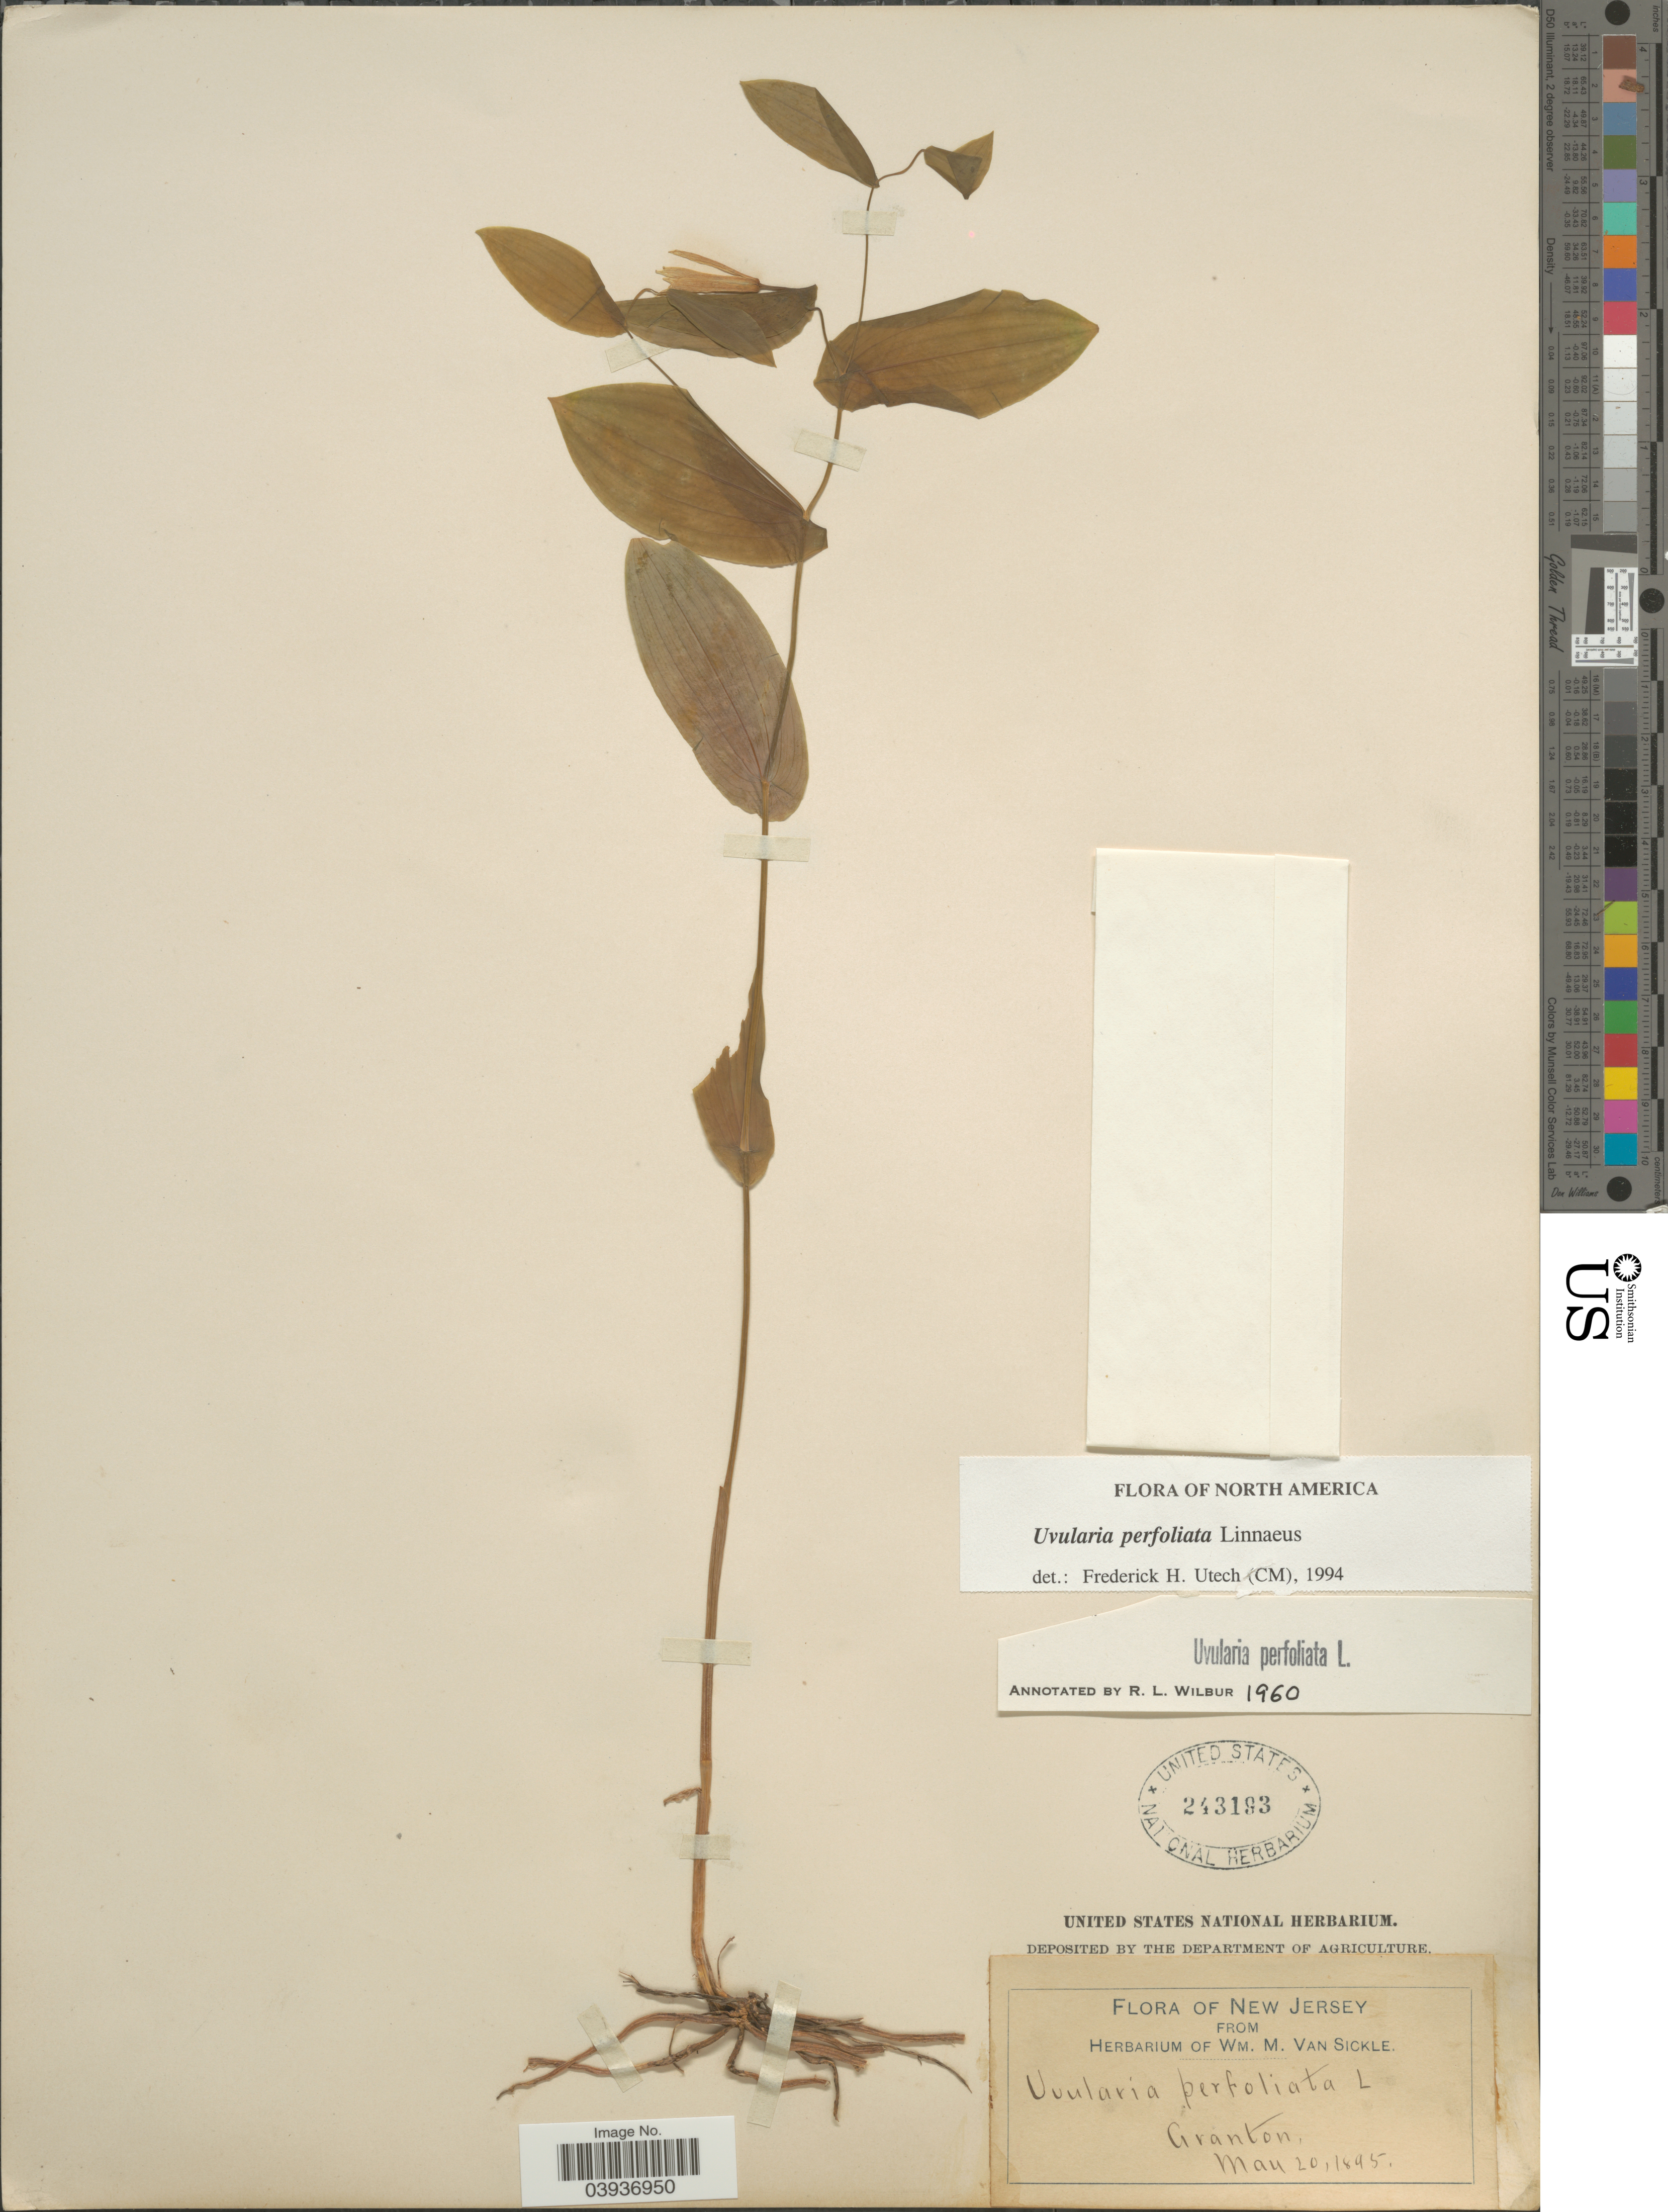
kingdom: Plantae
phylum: Tracheophyta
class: Liliopsida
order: Liliales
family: Colchicaceae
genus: Uvularia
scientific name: Uvularia perfoliata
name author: L.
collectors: ex herb. Wm. M. Van Sickle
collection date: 1895-05-20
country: United States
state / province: New Jersey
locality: Granton.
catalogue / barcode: US 243193